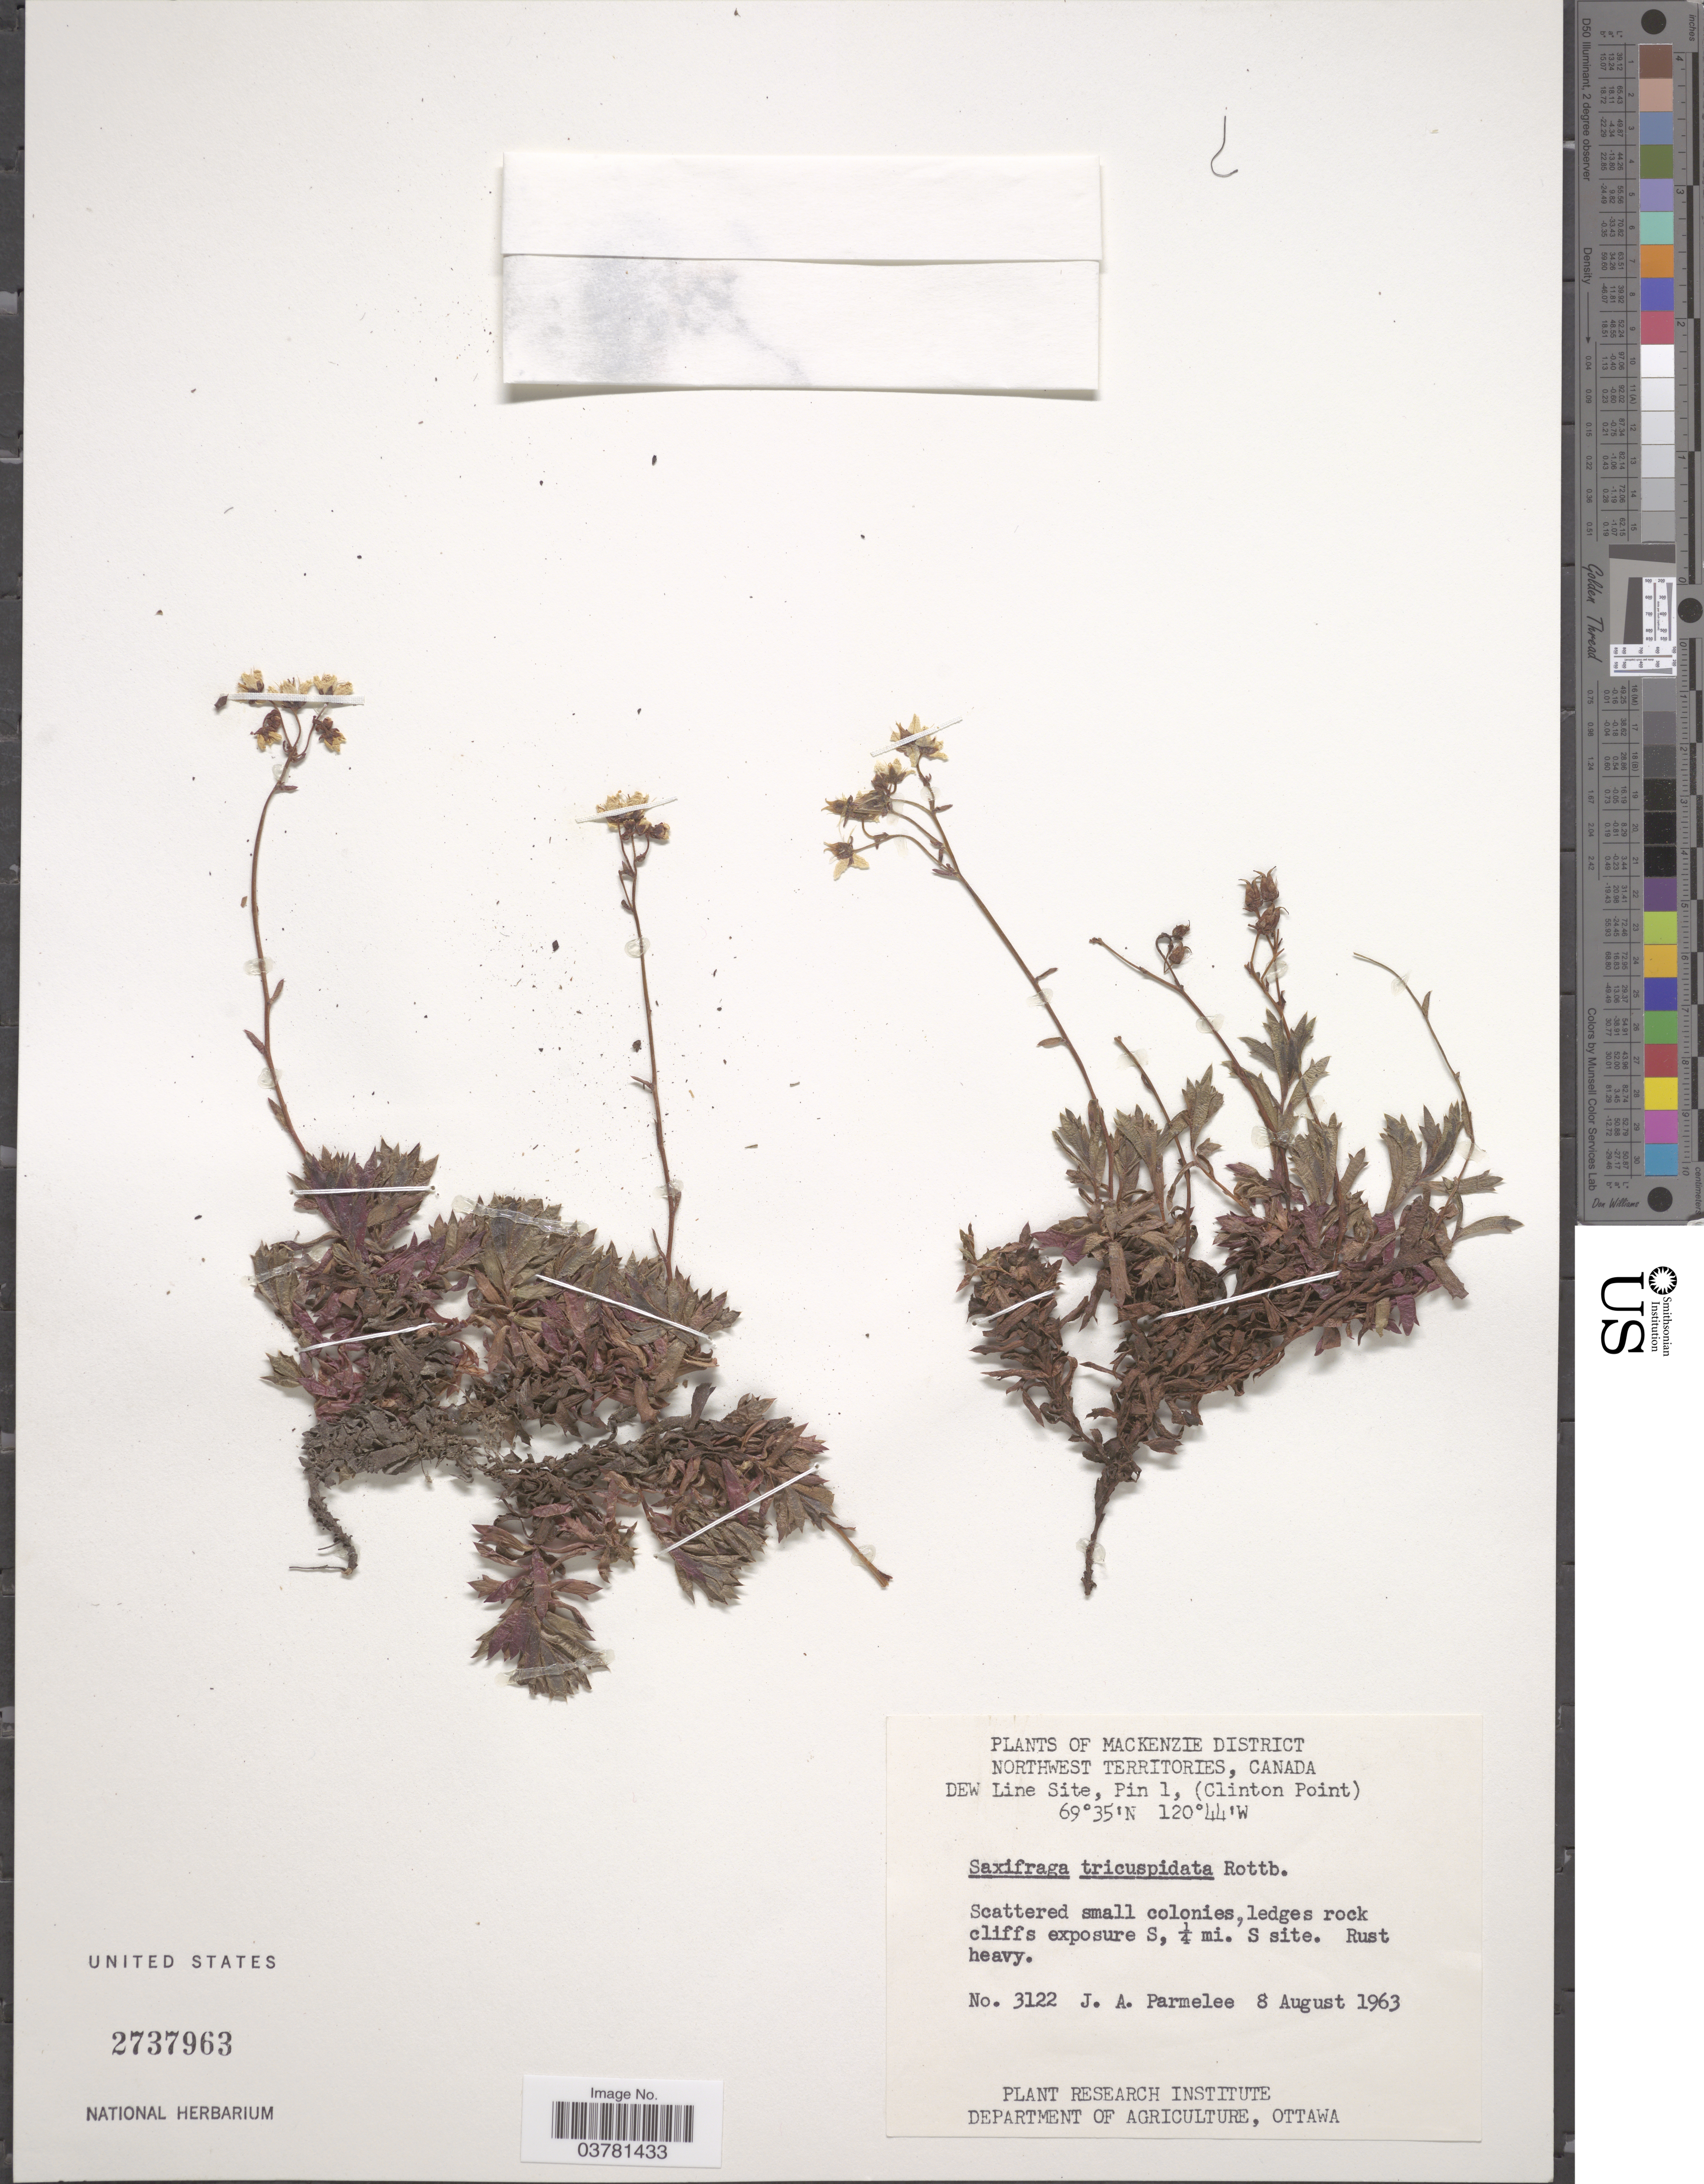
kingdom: Plantae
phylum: Tracheophyta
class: Magnoliopsida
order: Saxifragales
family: Saxifragaceae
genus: Saxifraga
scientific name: Saxifraga tricuspidata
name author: Rottb.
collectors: J. A. Parmelee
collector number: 3122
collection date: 1963-08-08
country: Canada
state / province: Northwest Territories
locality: Mackenzie District. DEW Line Site, Pin 1, (Clinton Point). Scattered small colonies, ledges rock cliffs exposure S, ¼ mi. S site.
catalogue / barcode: US 2737963